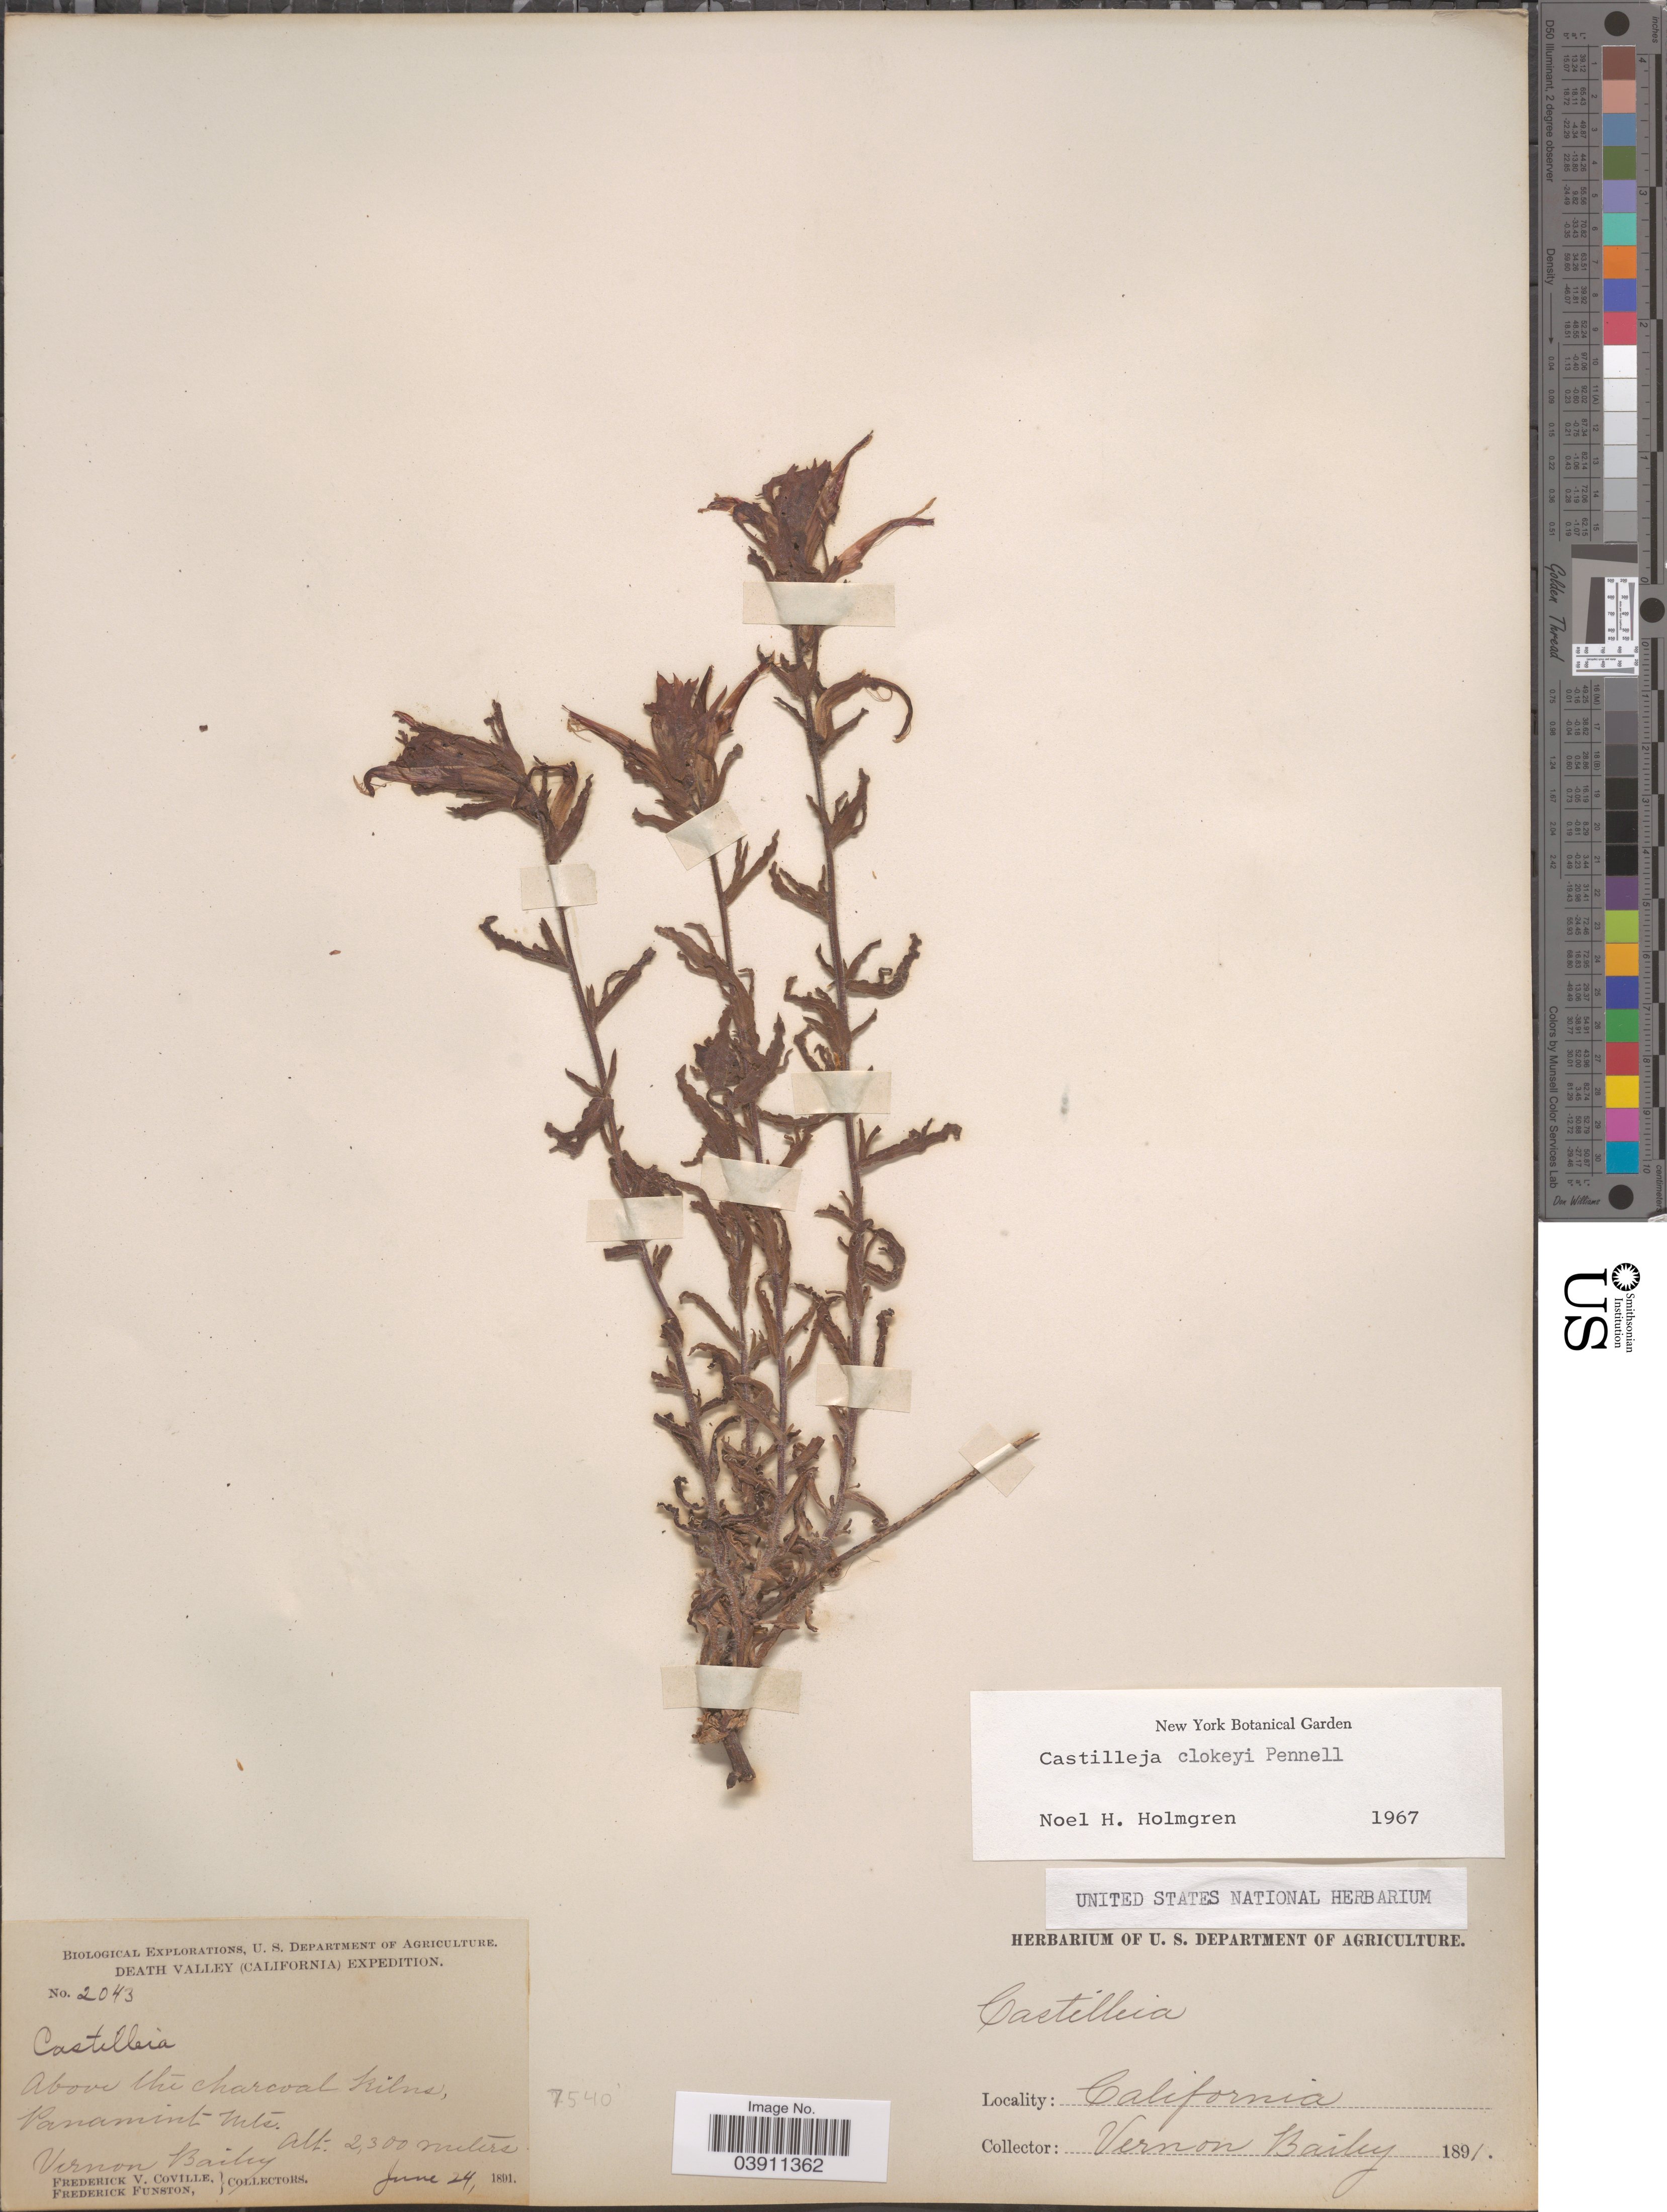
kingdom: Plantae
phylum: Tracheophyta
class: Magnoliopsida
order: Lamiales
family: Orobanchaceae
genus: Castilleja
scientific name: Castilleja clokeyi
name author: Pennell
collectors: F. V. Coville, F. Funston & V. O. Bailey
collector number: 2043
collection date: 1891-06-24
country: United States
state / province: California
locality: Death Valley. Above the charcoal kilns. Panamint Mts.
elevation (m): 2300